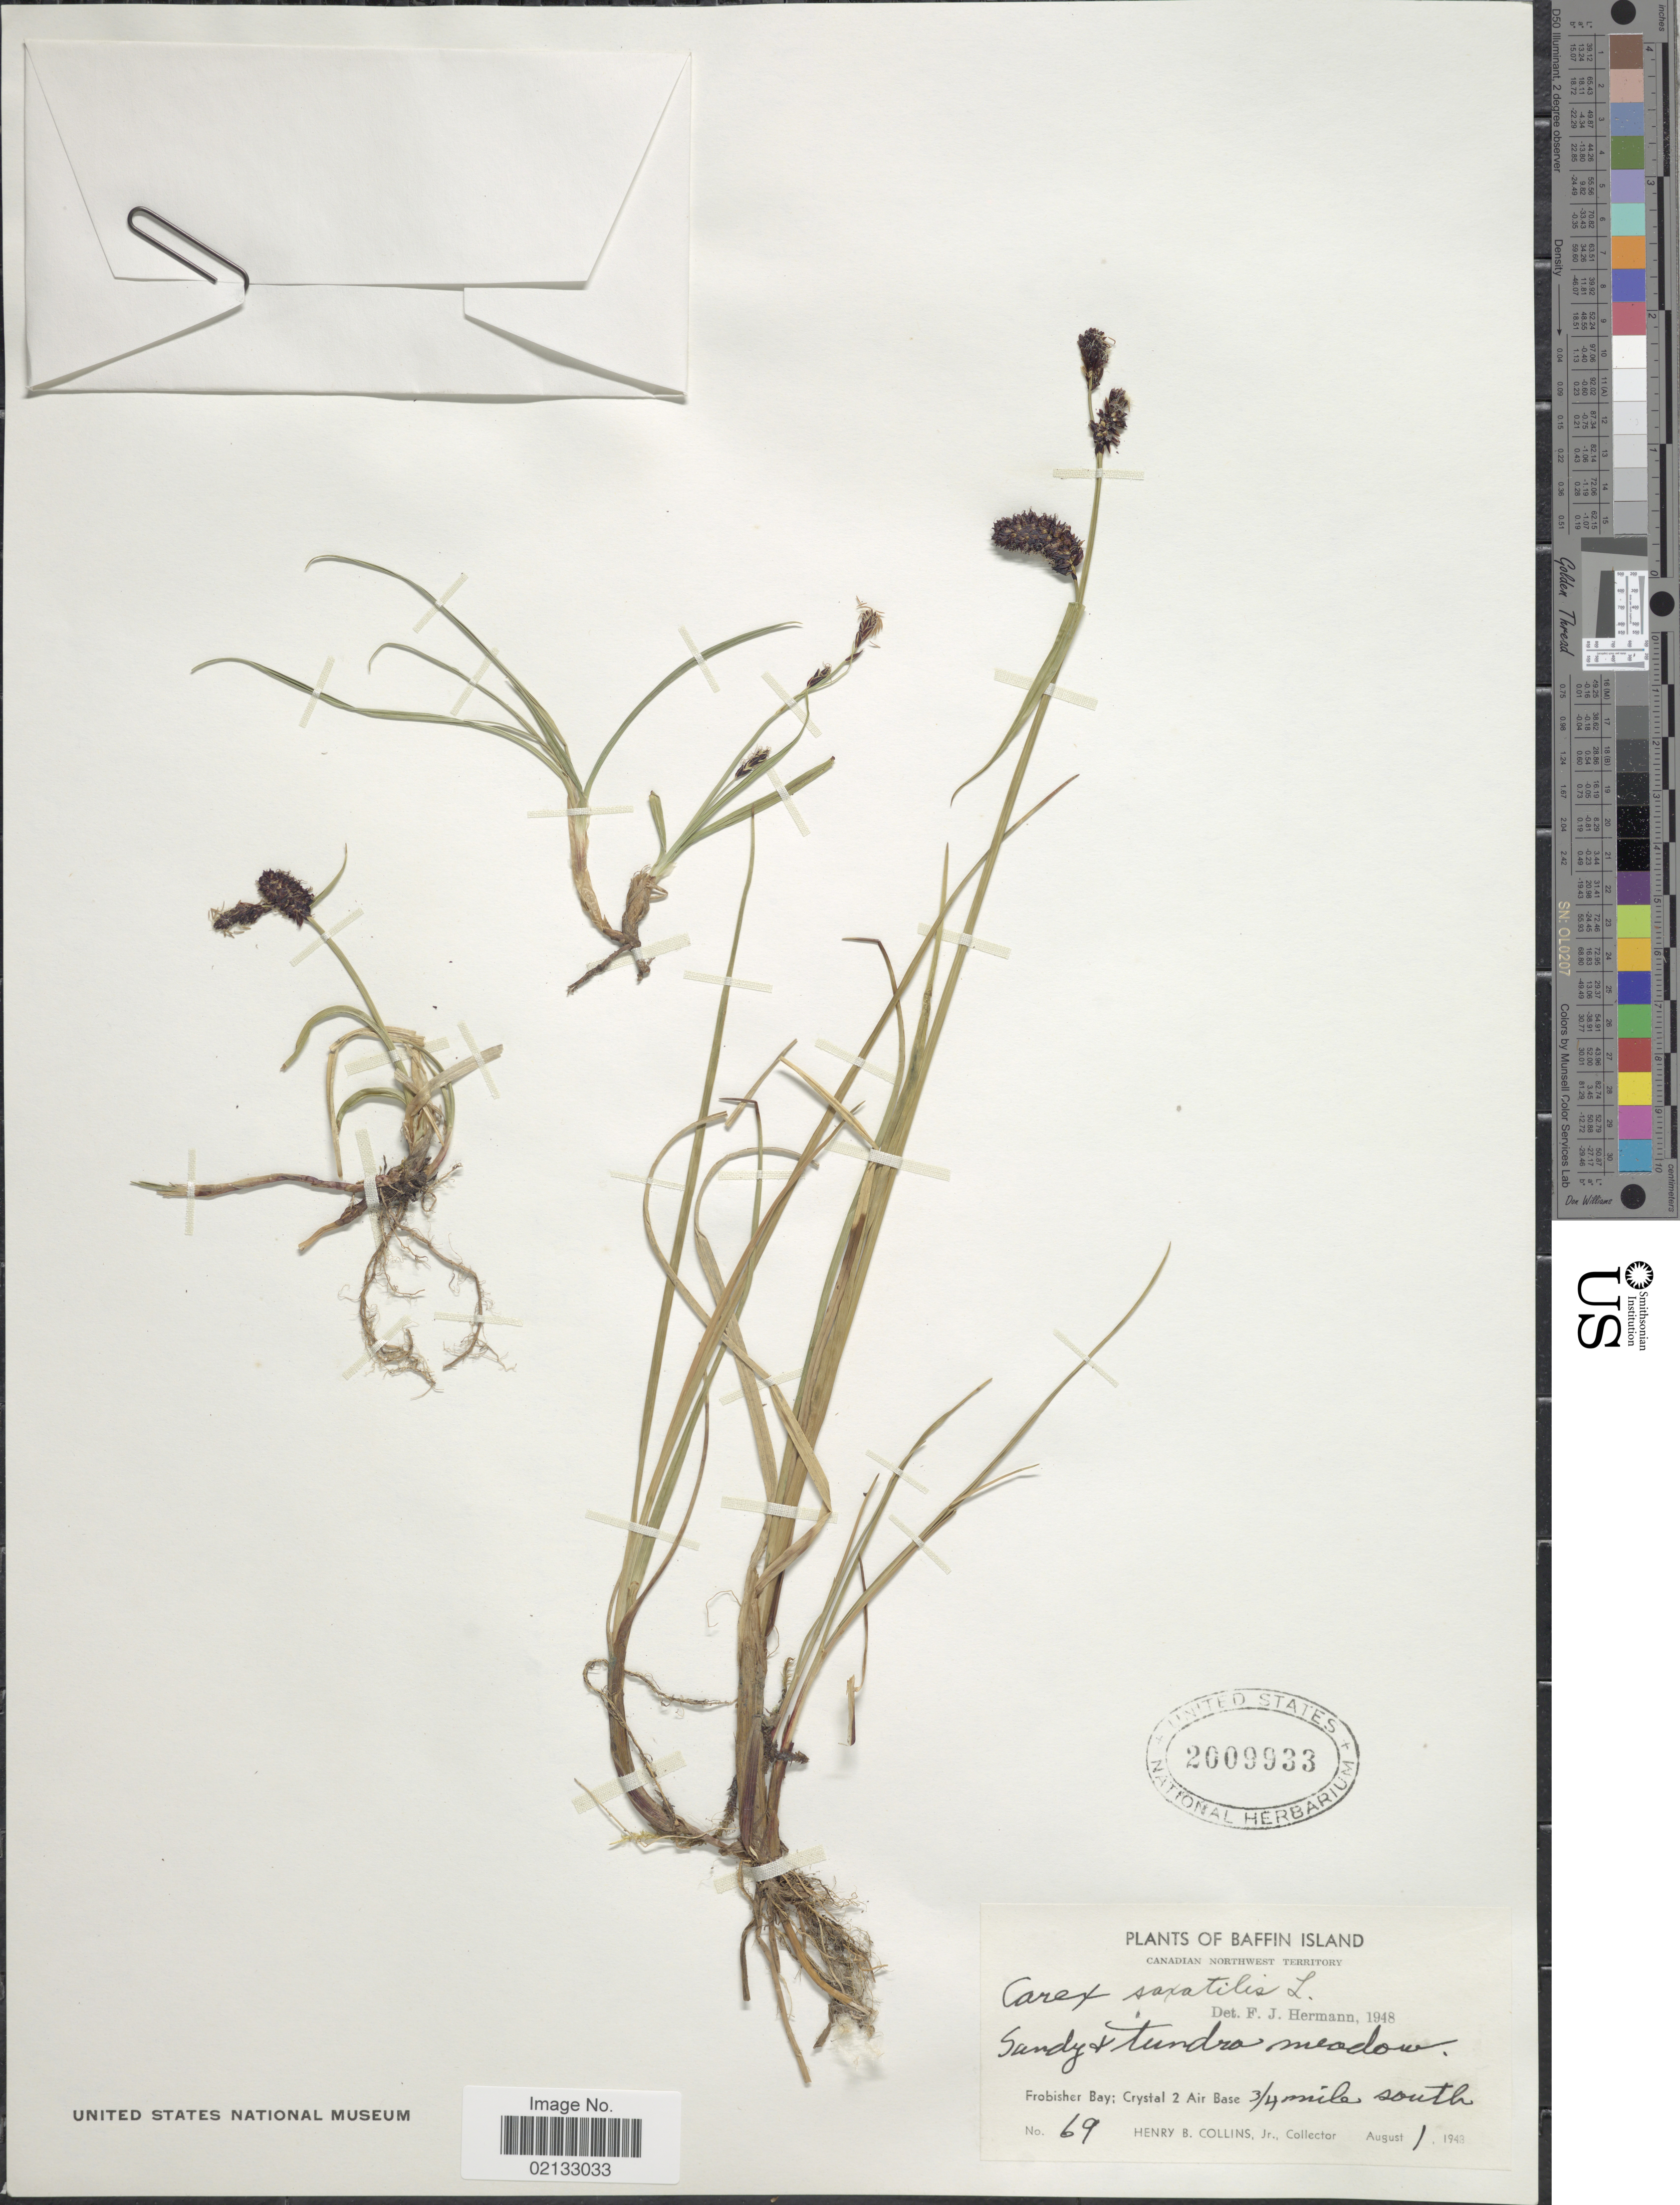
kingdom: Plantae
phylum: Tracheophyta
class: Liliopsida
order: Poales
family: Cyperaceae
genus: Carex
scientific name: Carex saxatilis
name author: L.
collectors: H. Collins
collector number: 69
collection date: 1948-08-01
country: Canada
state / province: Northwest Territories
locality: Baffin Island. Sandy + tundra meadow. Frobisher Bay; Crystal 2 Air Base 3/4 mile south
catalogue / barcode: US 2009933